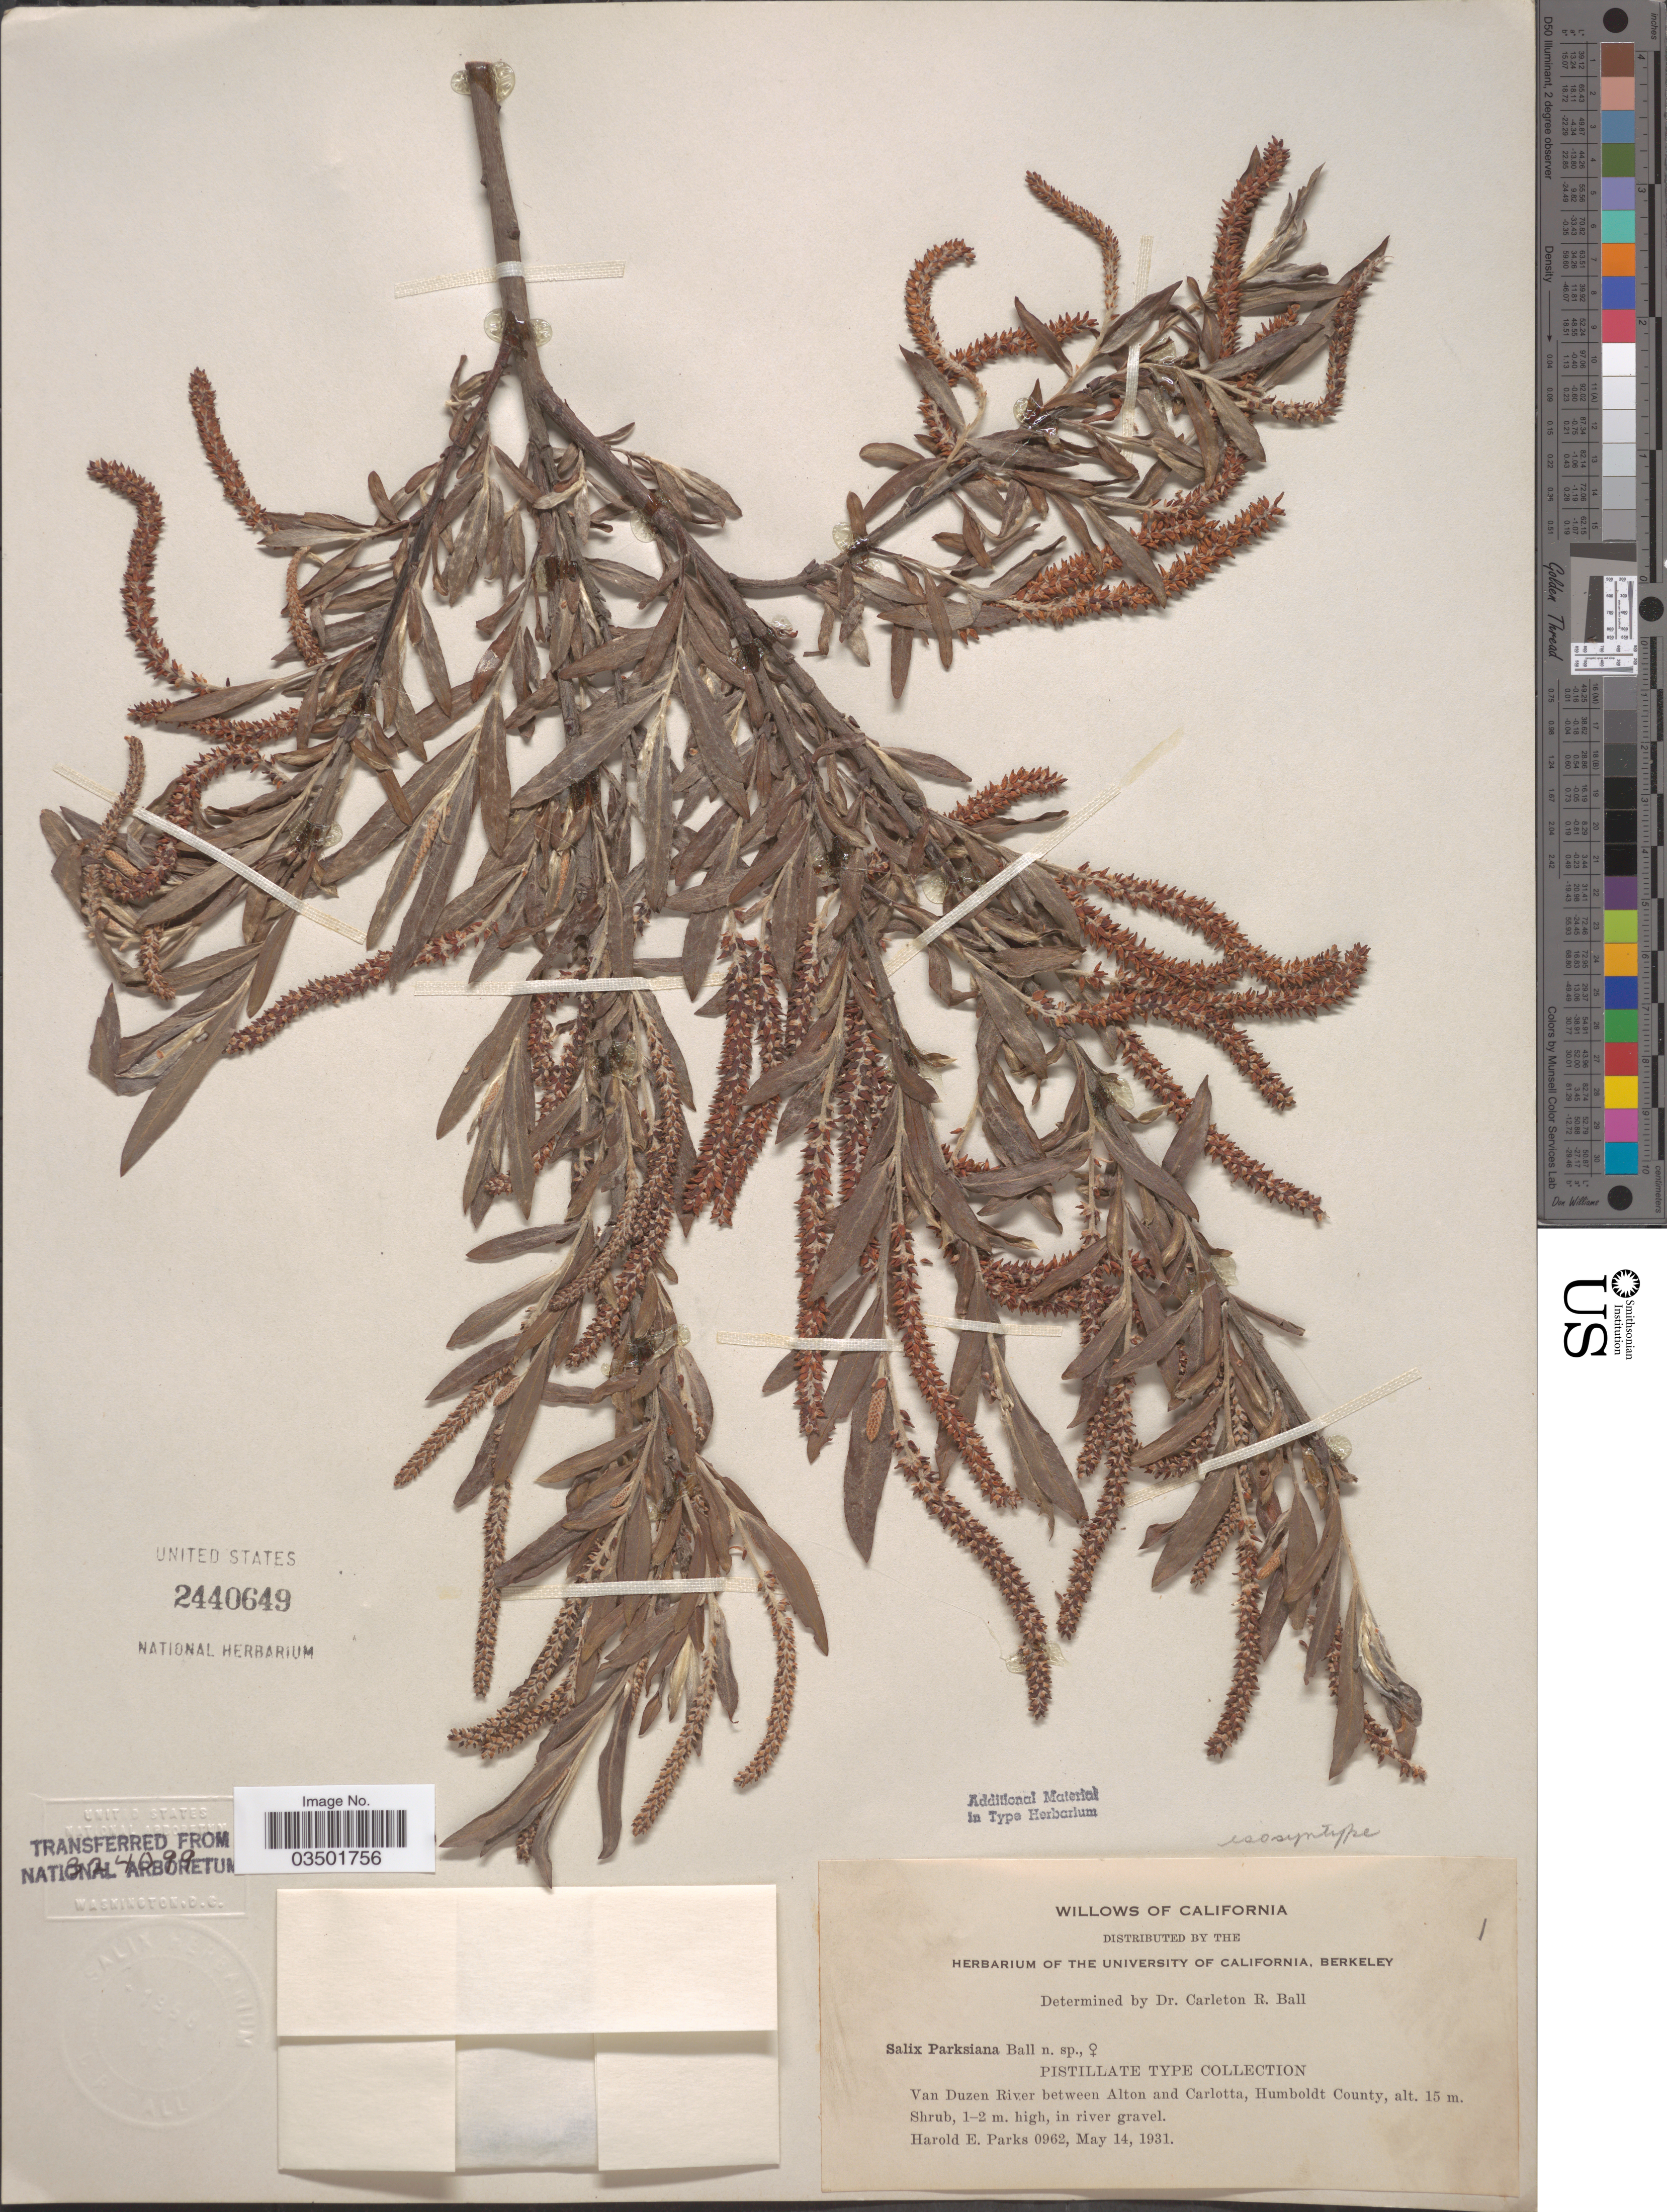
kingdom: Plantae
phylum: Tracheophyta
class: Magnoliopsida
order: Malpighiales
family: Salicaceae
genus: Salix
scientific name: Salix parksiana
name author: C.R. Ball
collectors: H. E. Parks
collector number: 0962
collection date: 1931-05-14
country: United States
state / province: California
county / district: Humboldt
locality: Van Duzen River between Alton and Carlotta, Humboldt County.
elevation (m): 15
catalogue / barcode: US 2440649